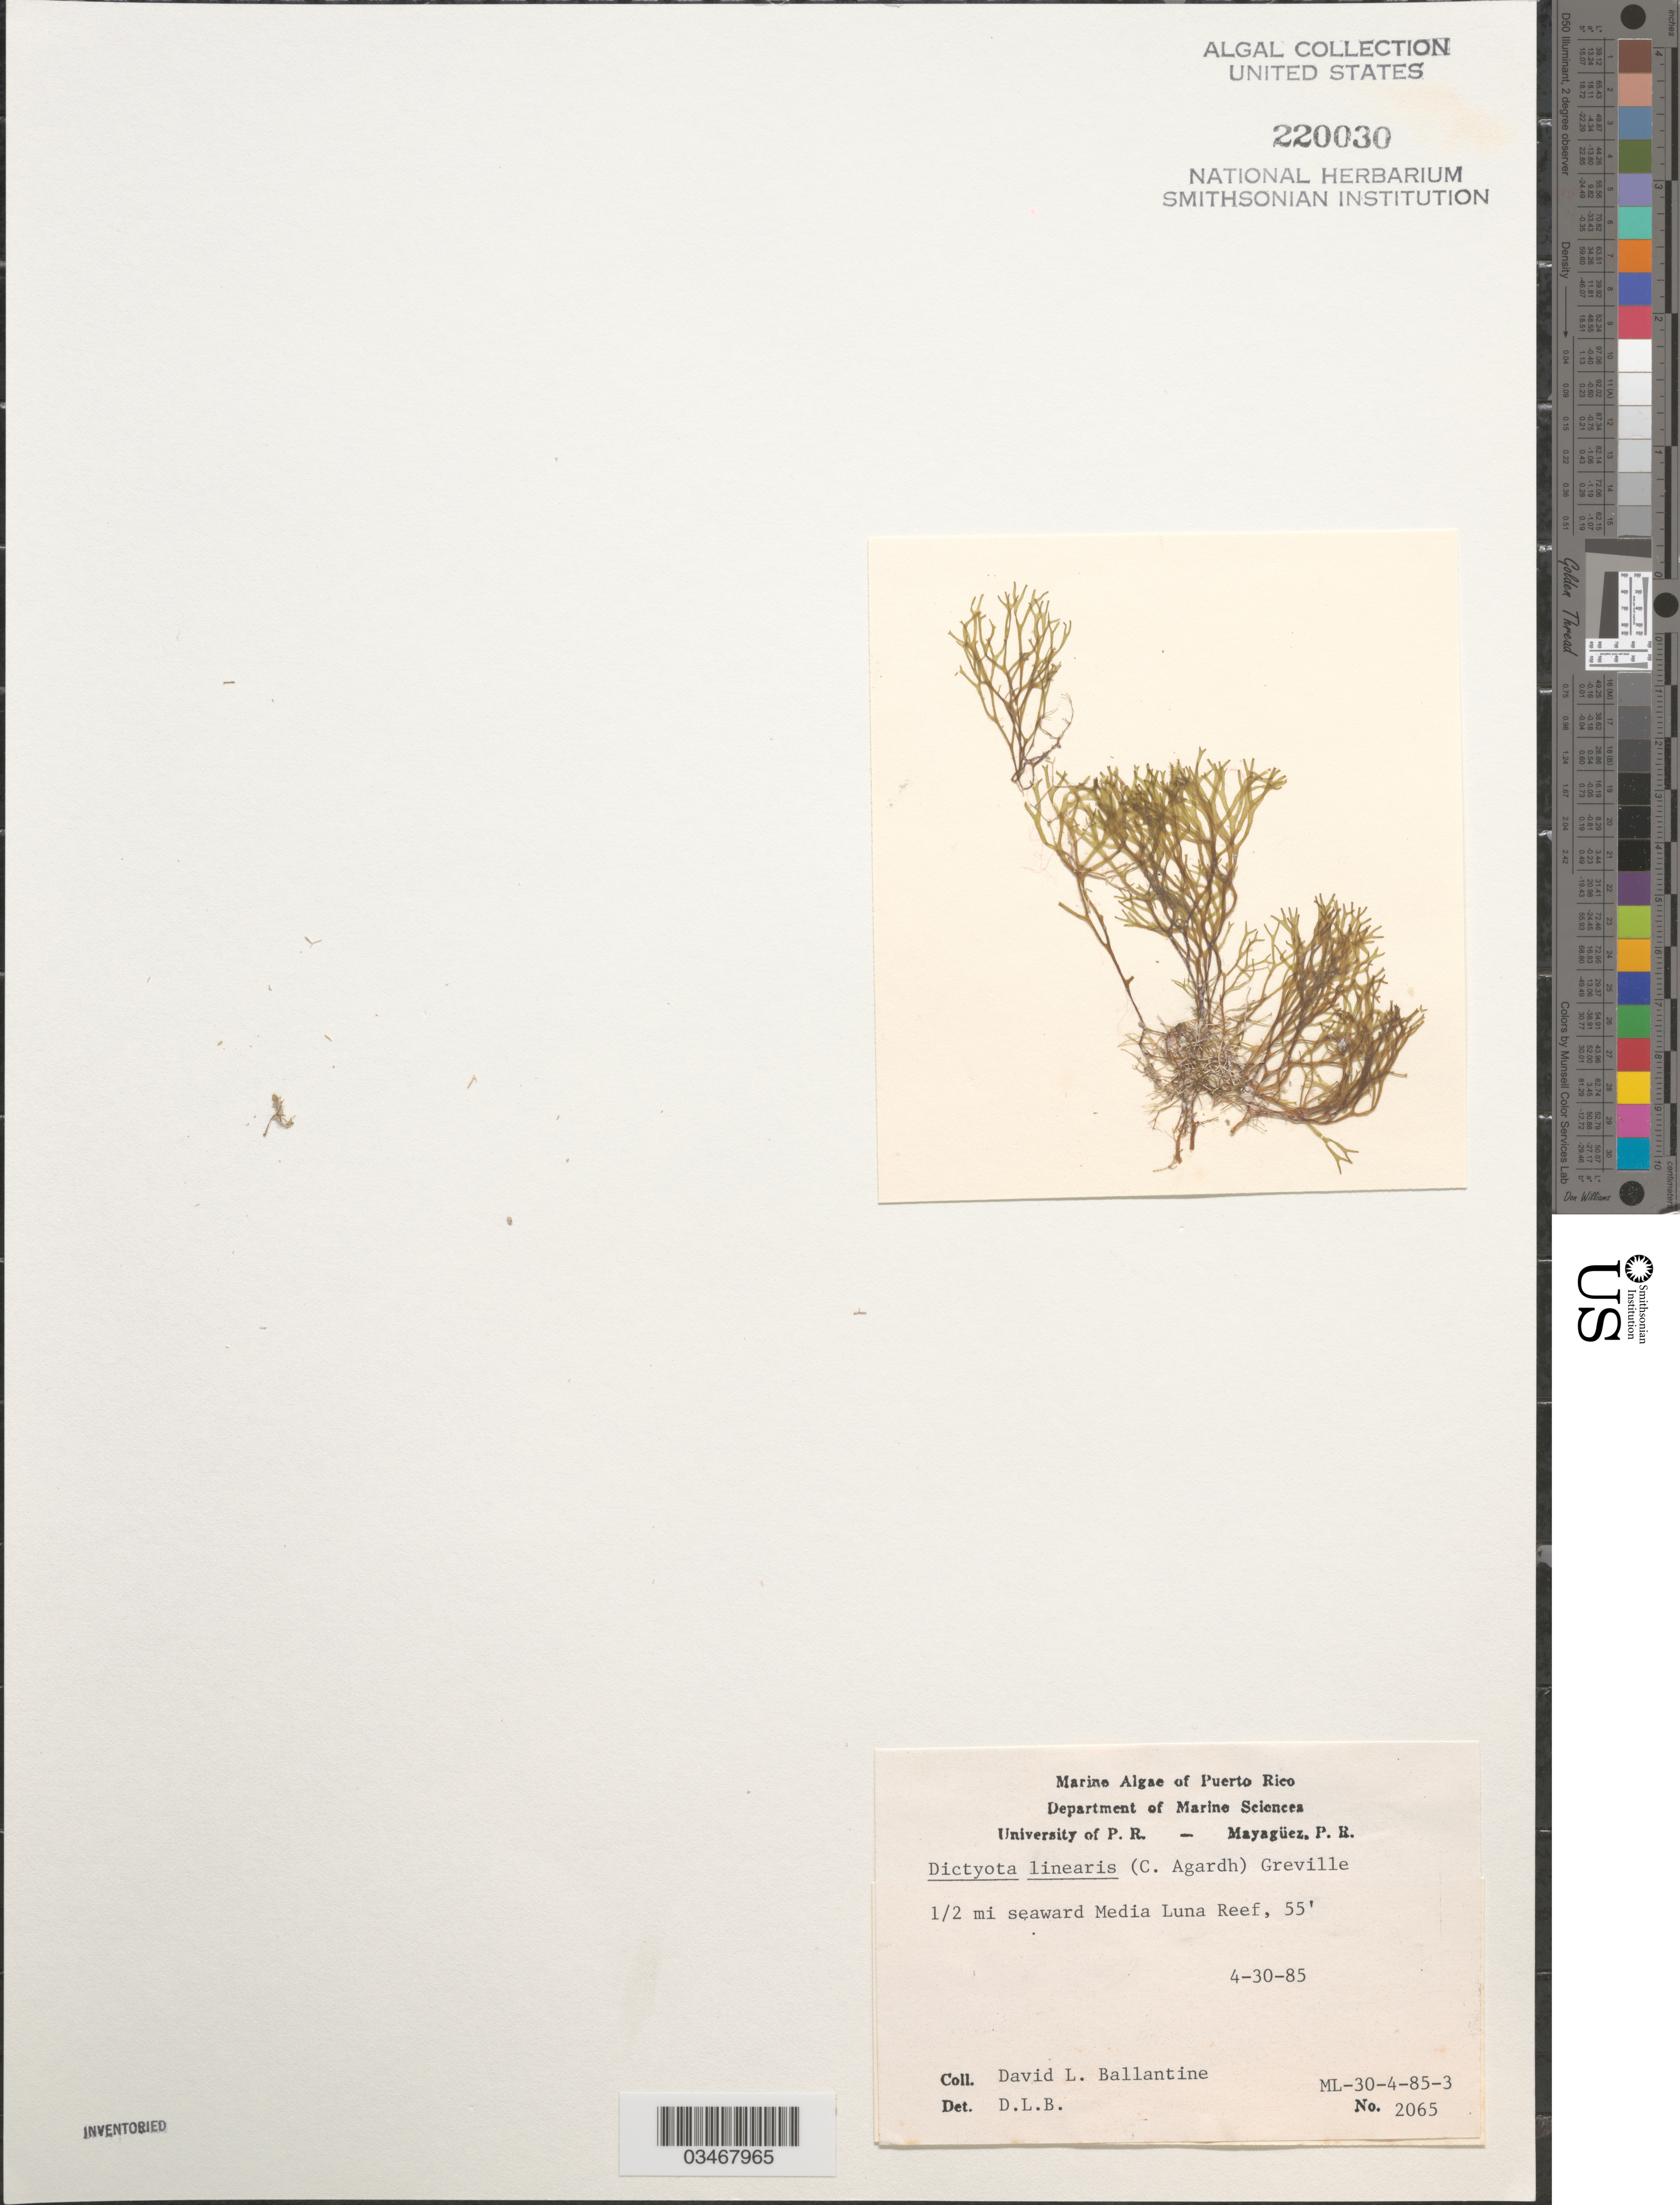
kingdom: Chromista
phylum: Ochrophyta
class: Phaeophyceae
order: Dictyotales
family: Dictyotaceae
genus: Dictyota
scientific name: Dictyota linearis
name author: (C. Agardh) Grev.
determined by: Ballantine, D. L.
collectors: D.L. Ballantine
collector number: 2065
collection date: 1985-04-30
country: Puerto Rico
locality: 1/2 mi seaward Media Luna Reef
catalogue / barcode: US 220030